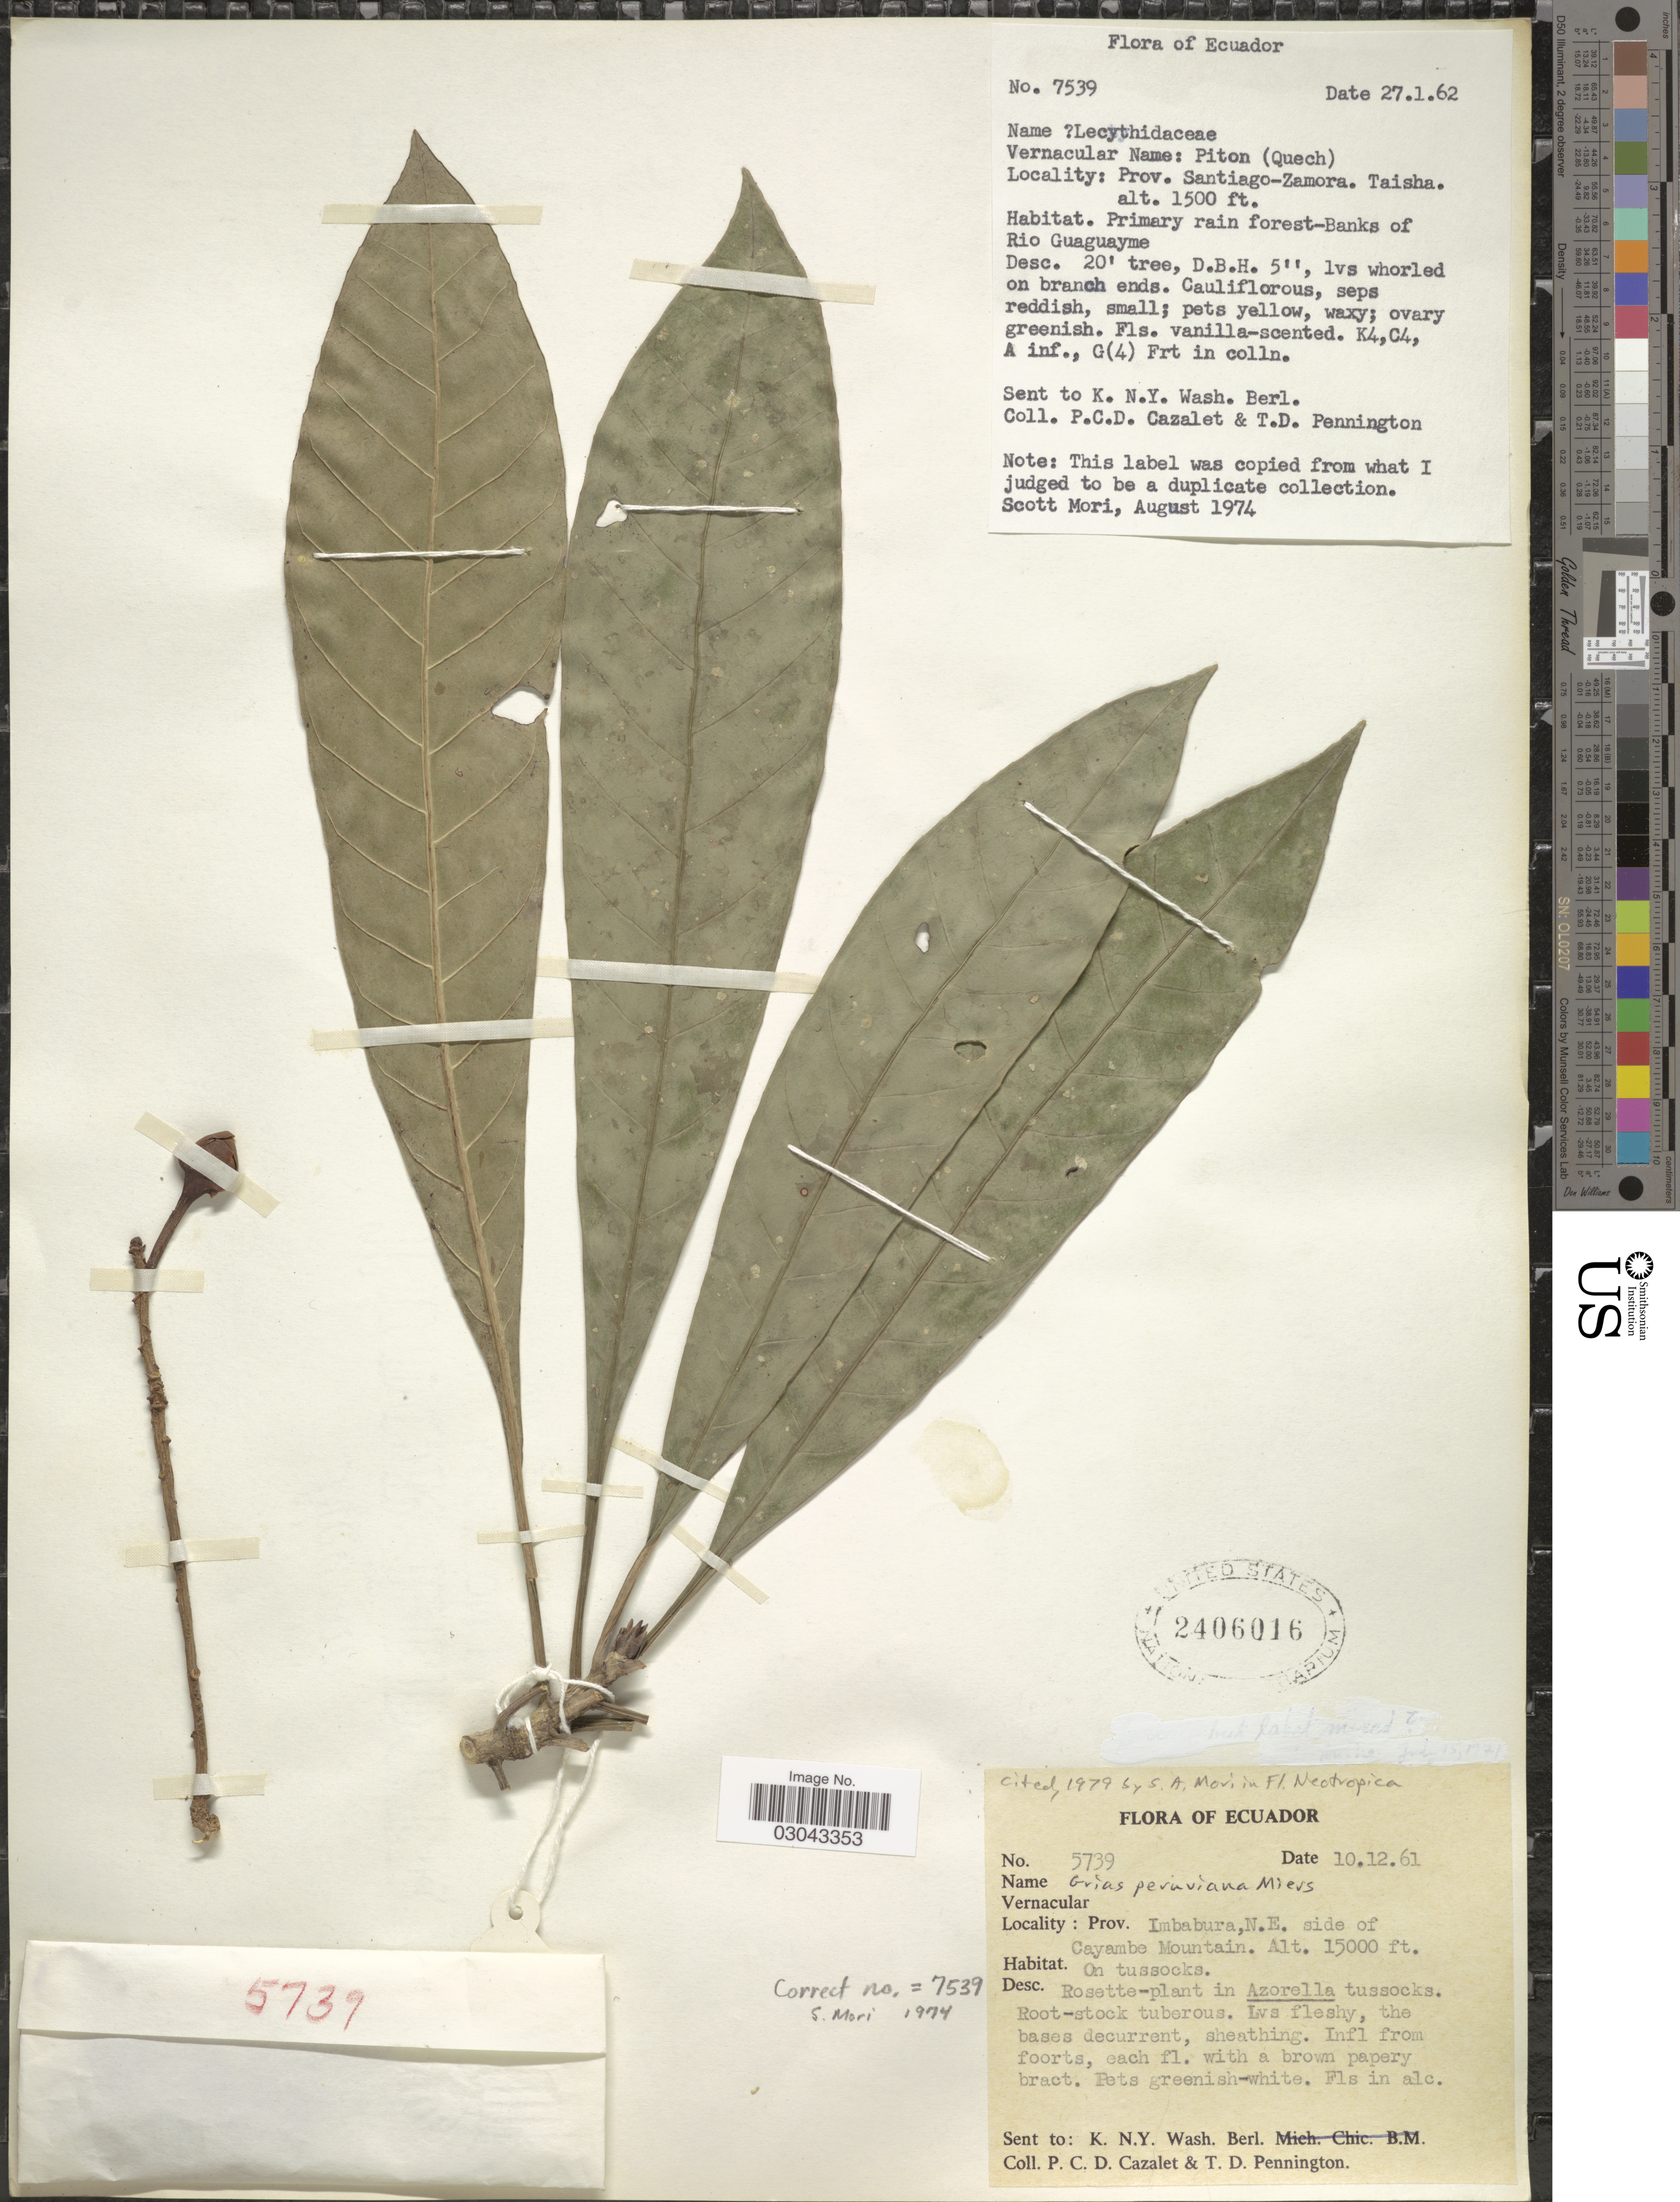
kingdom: Plantae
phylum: Tracheophyta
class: Magnoliopsida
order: Ericales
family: Lecythidaceae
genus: Grias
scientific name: Grias peruviana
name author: Miers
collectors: P. C. D. Cazalet & T. D. Pennington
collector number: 5739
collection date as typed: Transcribed d/m/y: 10/12/61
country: Ecuador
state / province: Imbabura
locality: N.E. side of Cayambe Mountain.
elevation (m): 4572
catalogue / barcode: US 2406016